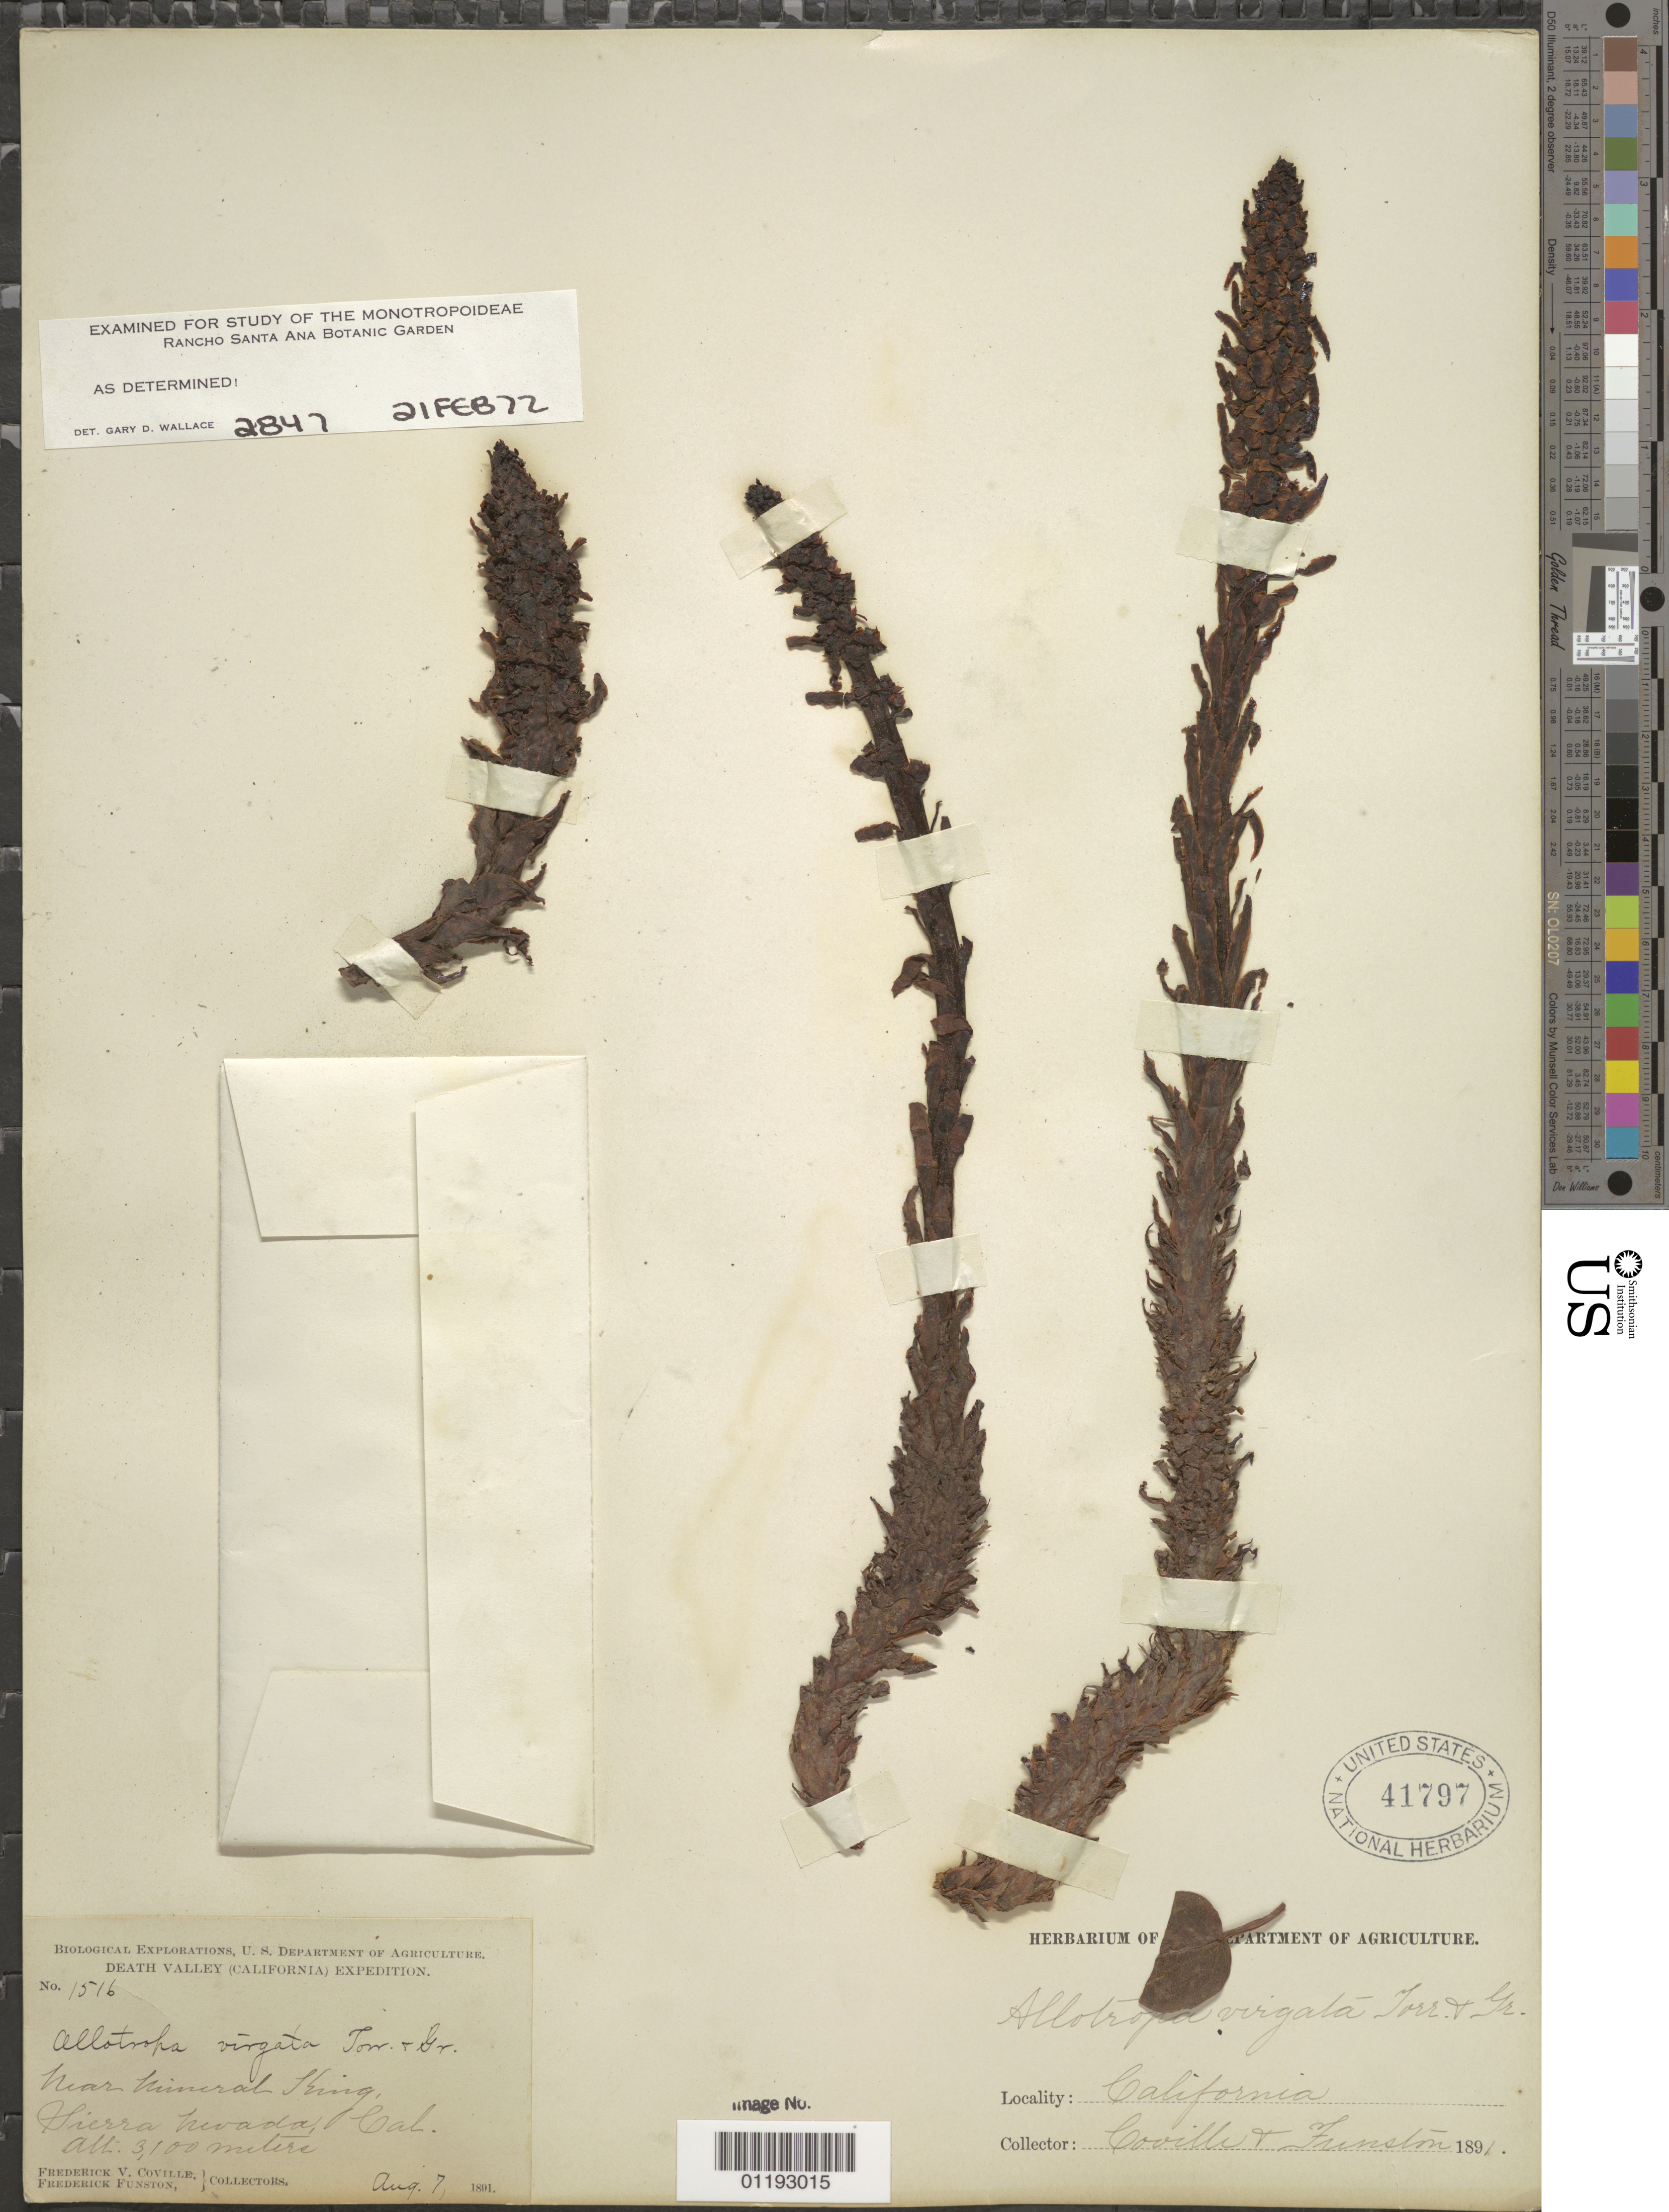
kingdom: Plantae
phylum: Tracheophyta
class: Magnoliopsida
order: Ericales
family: Ericaceae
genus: Allotropa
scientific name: Allotropa virgata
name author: Torr. & A. Gray ex A. Gray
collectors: F. V. Coville & F. Funston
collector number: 1516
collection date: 1891-08-07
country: United States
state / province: California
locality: near Mineral King, Sierra Nevada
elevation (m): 3100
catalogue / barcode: US 417977